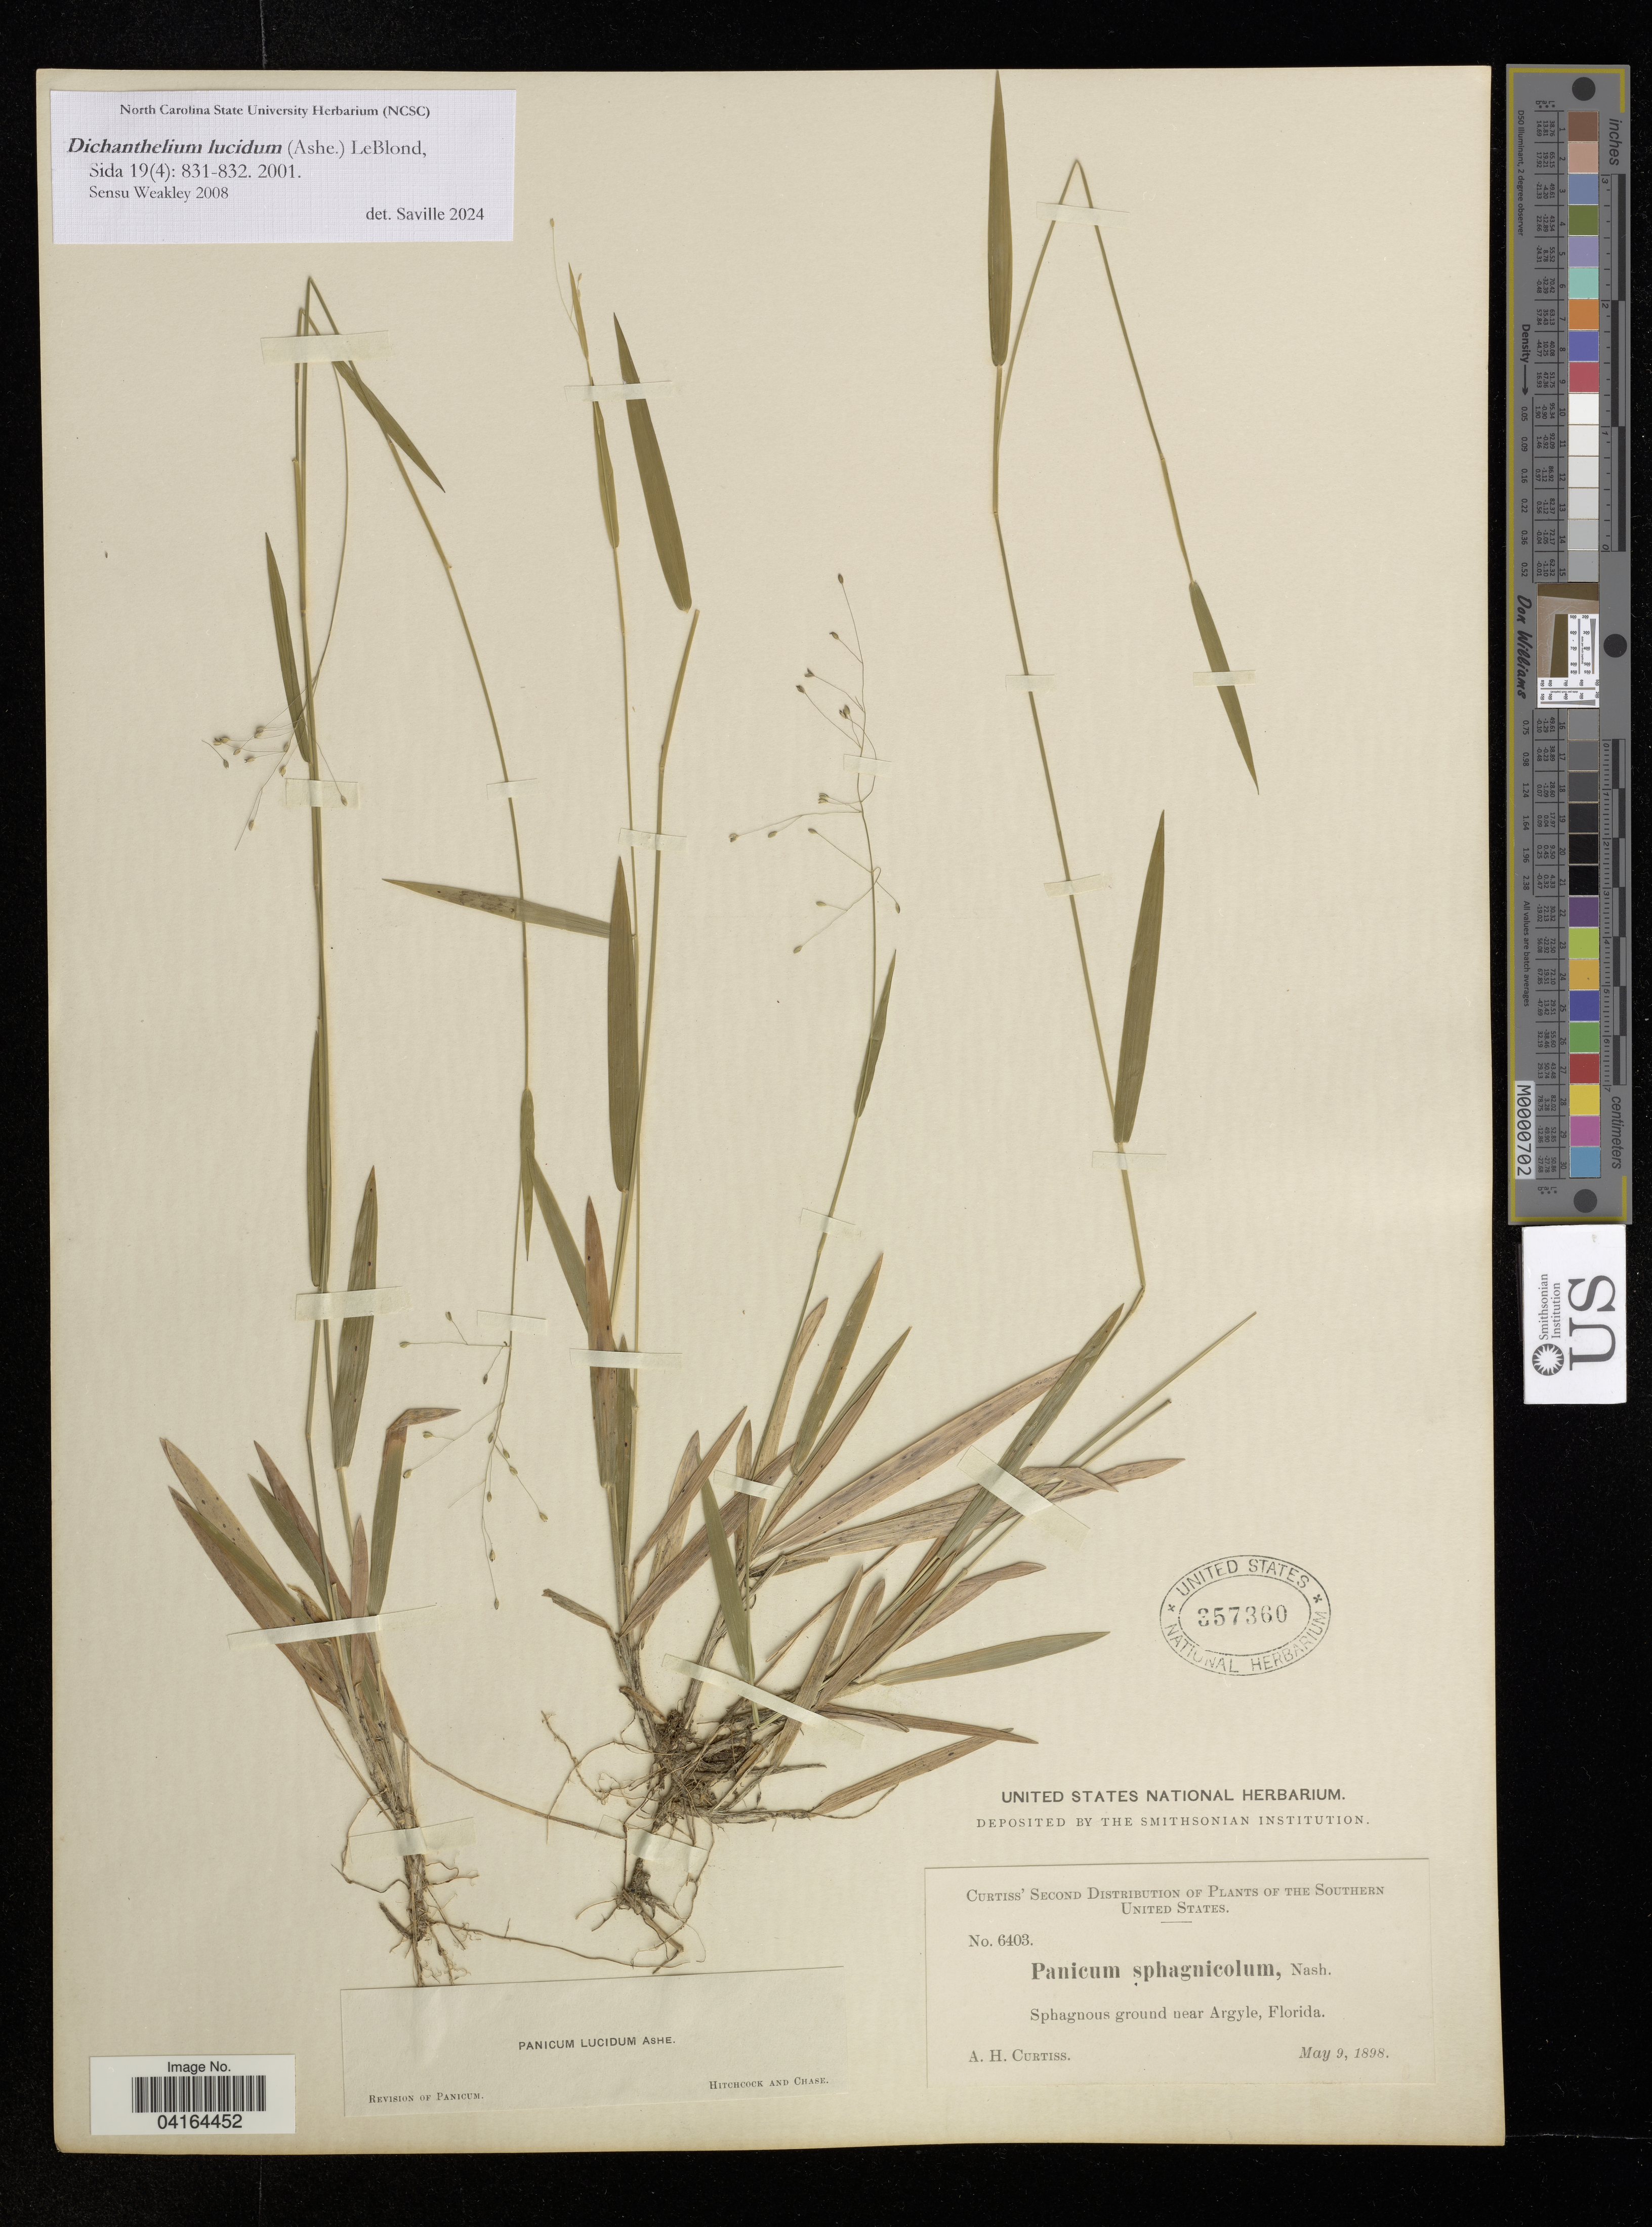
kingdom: Plantae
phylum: Tracheophyta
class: Liliopsida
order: Poales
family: Poaceae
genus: Dichanthelium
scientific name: Dichanthelium lucidum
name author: (Ashe) LeBlond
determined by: Saville, A. C., (NCSC), North Carolina State University (UNITED STATES)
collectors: A. H. Curtiss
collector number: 6403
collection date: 1898-05-09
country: United States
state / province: Florida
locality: Near Argyle.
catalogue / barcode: US 357360